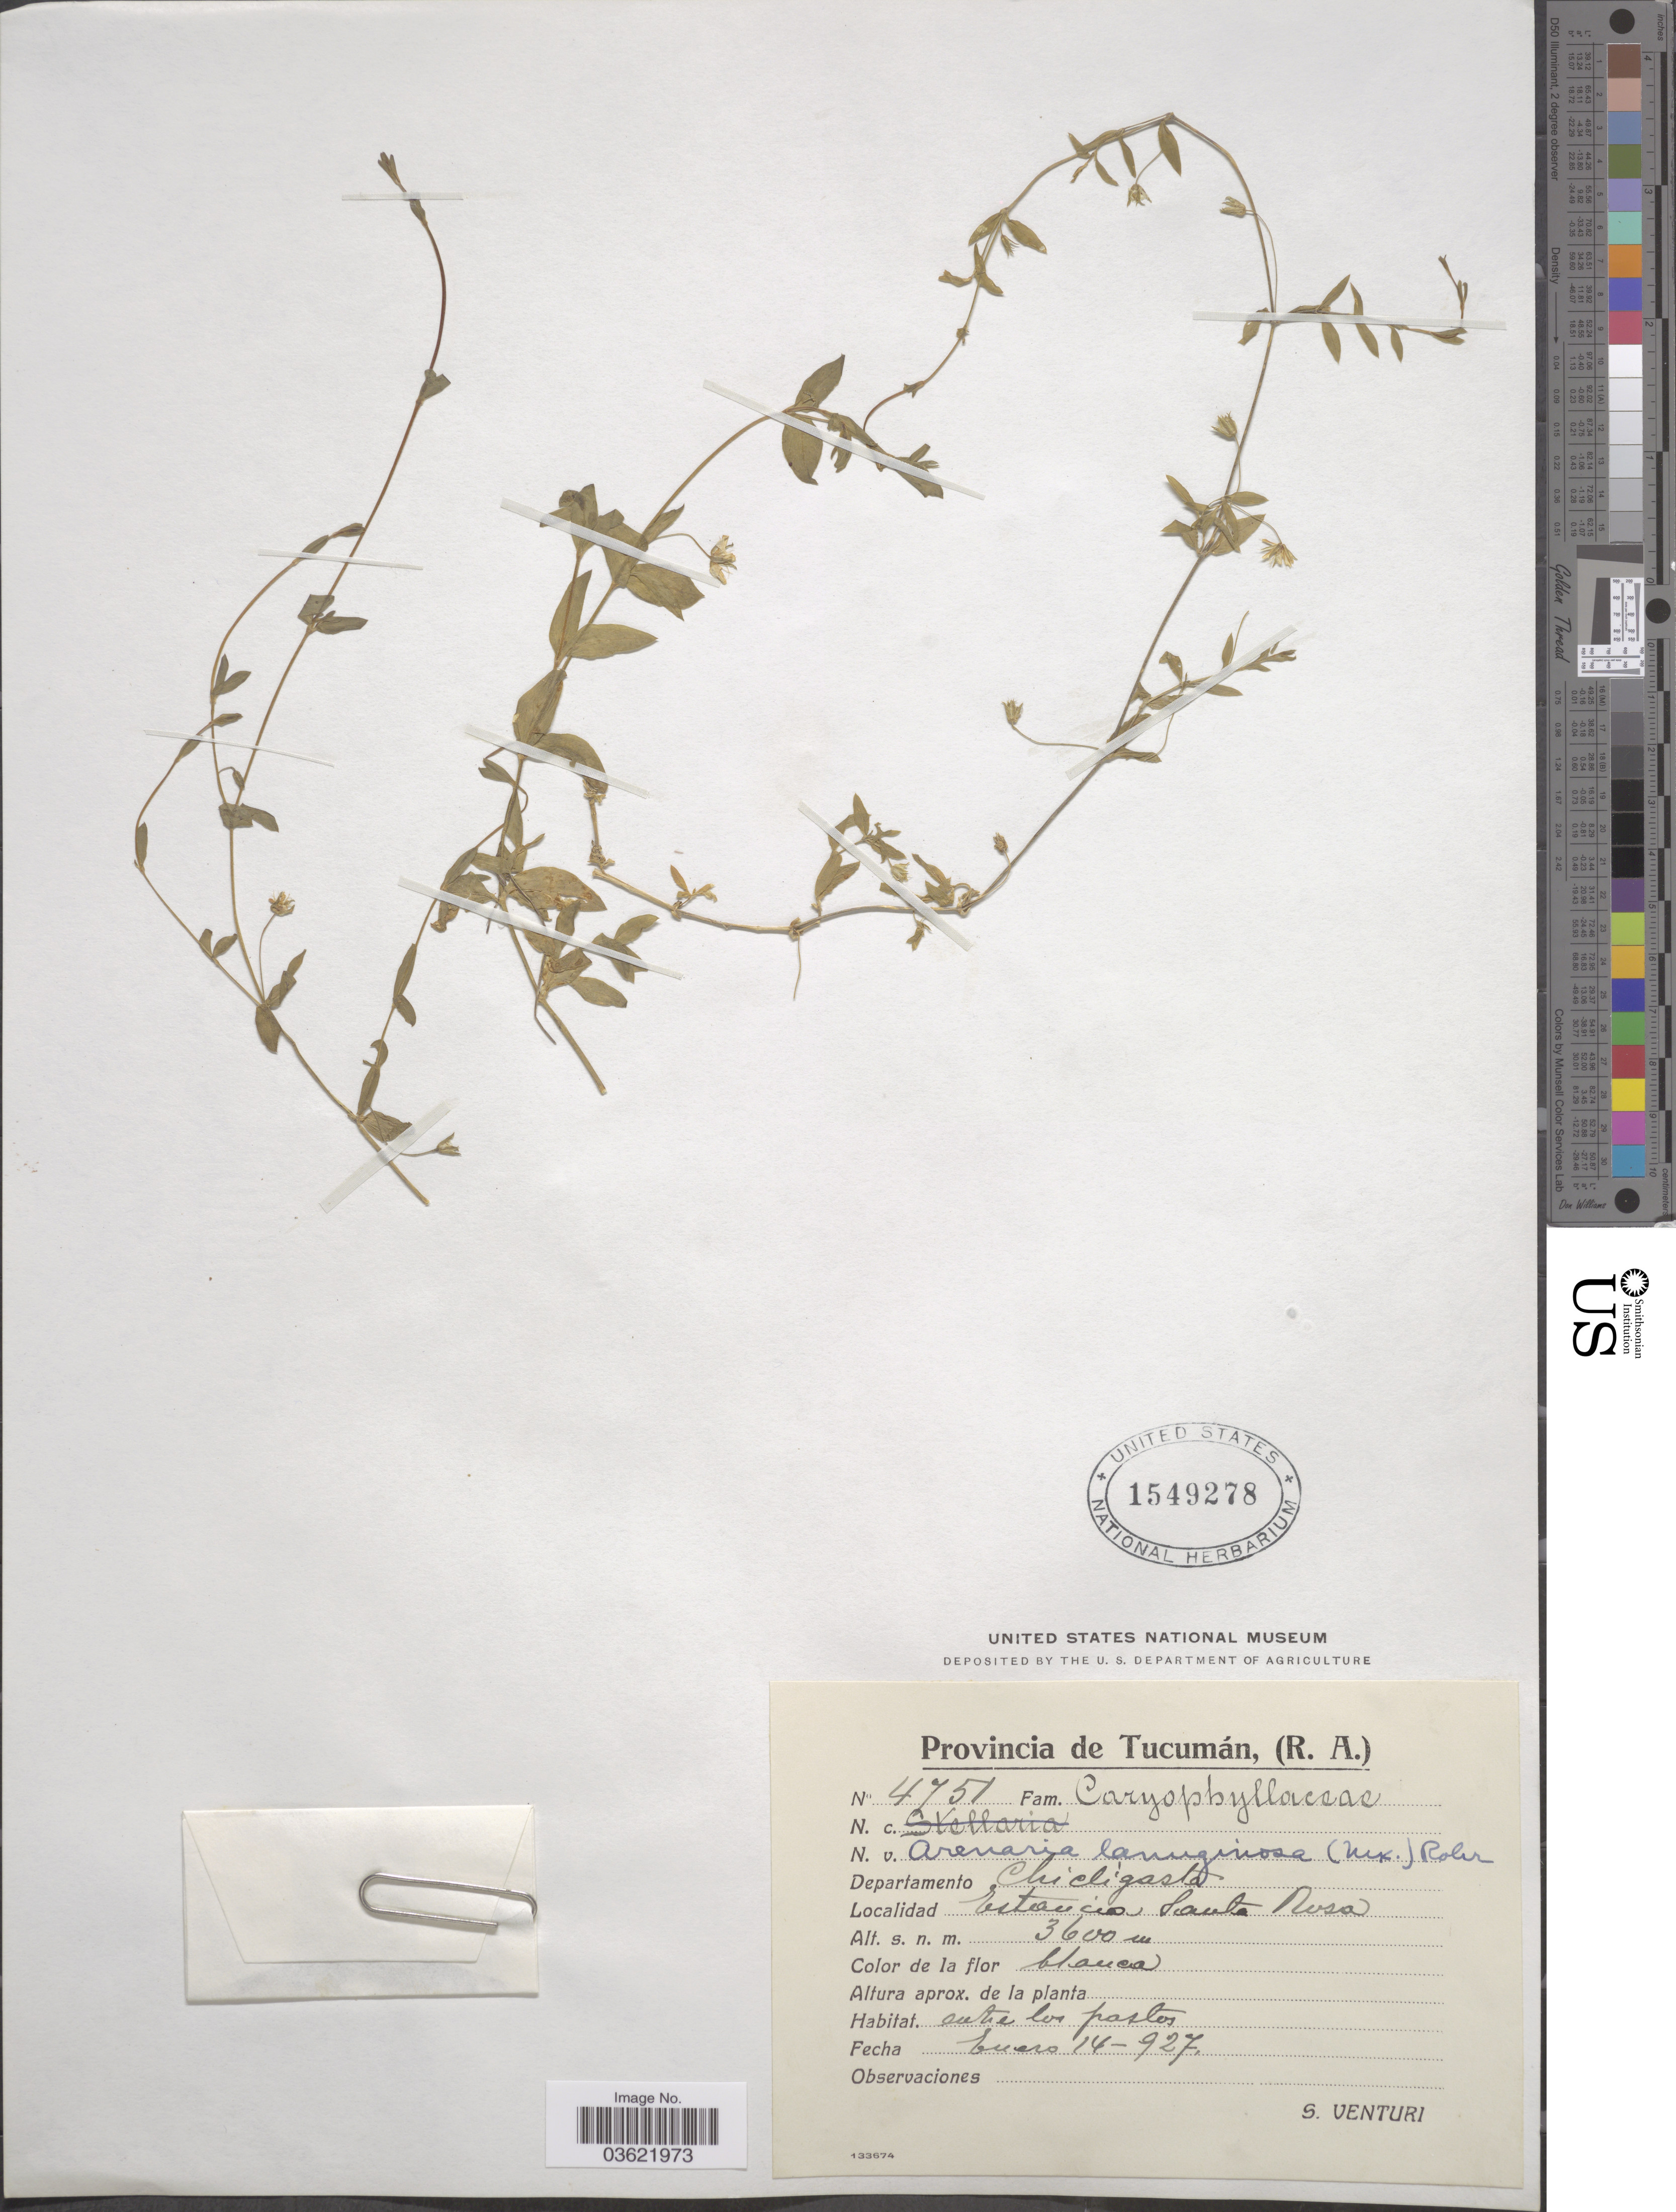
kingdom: Plantae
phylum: Tracheophyta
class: Magnoliopsida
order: Caryophyllales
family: Caryophyllaceae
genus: Arenaria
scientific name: Arenaria lanuginosa var. megalantha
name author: Rohrb.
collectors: S. Venturi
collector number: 4751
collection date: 1927-01-14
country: Argentina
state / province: Tucuman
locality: Departamento Chicligasta. Estancia Santa Rosa.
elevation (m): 3600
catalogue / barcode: US 1549278